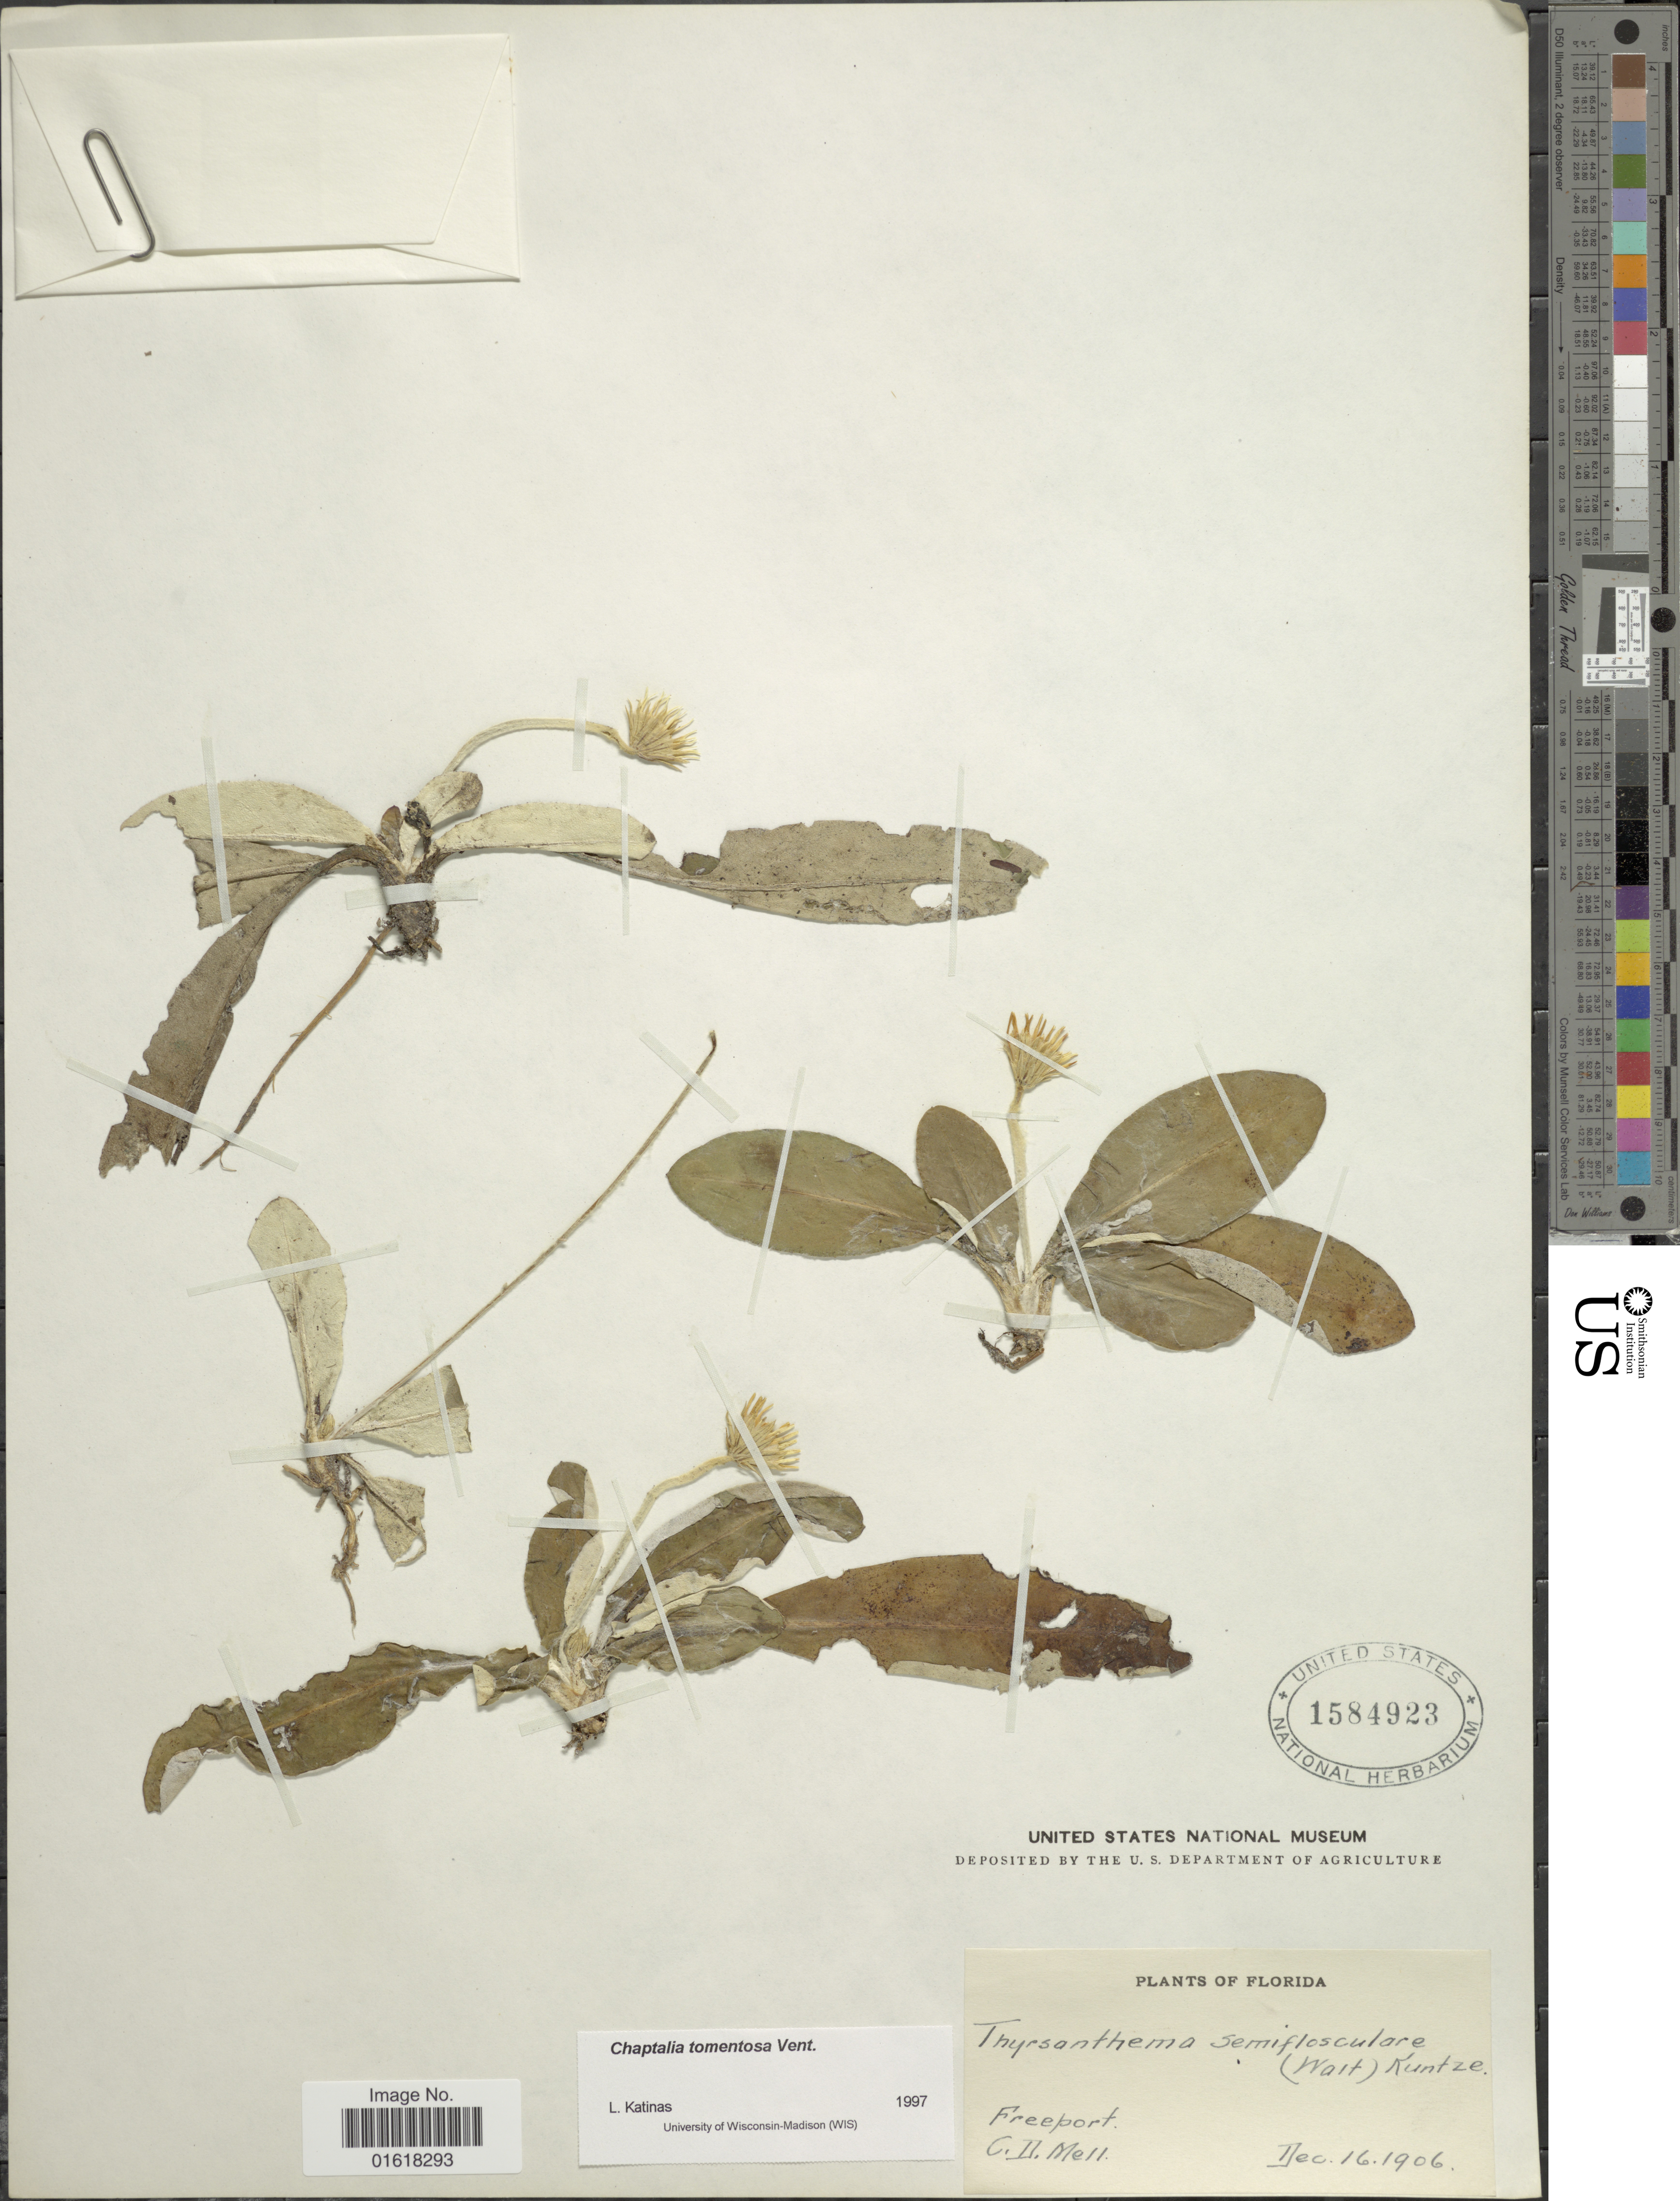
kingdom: Plantae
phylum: Tracheophyta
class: Magnoliopsida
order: Asterales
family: Asteraceae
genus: Chaptalia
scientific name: Chaptalia tomentosa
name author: Vent.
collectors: C. D. Mell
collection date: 1906-12-16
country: United States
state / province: Florida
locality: Freeport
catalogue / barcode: US 1584923